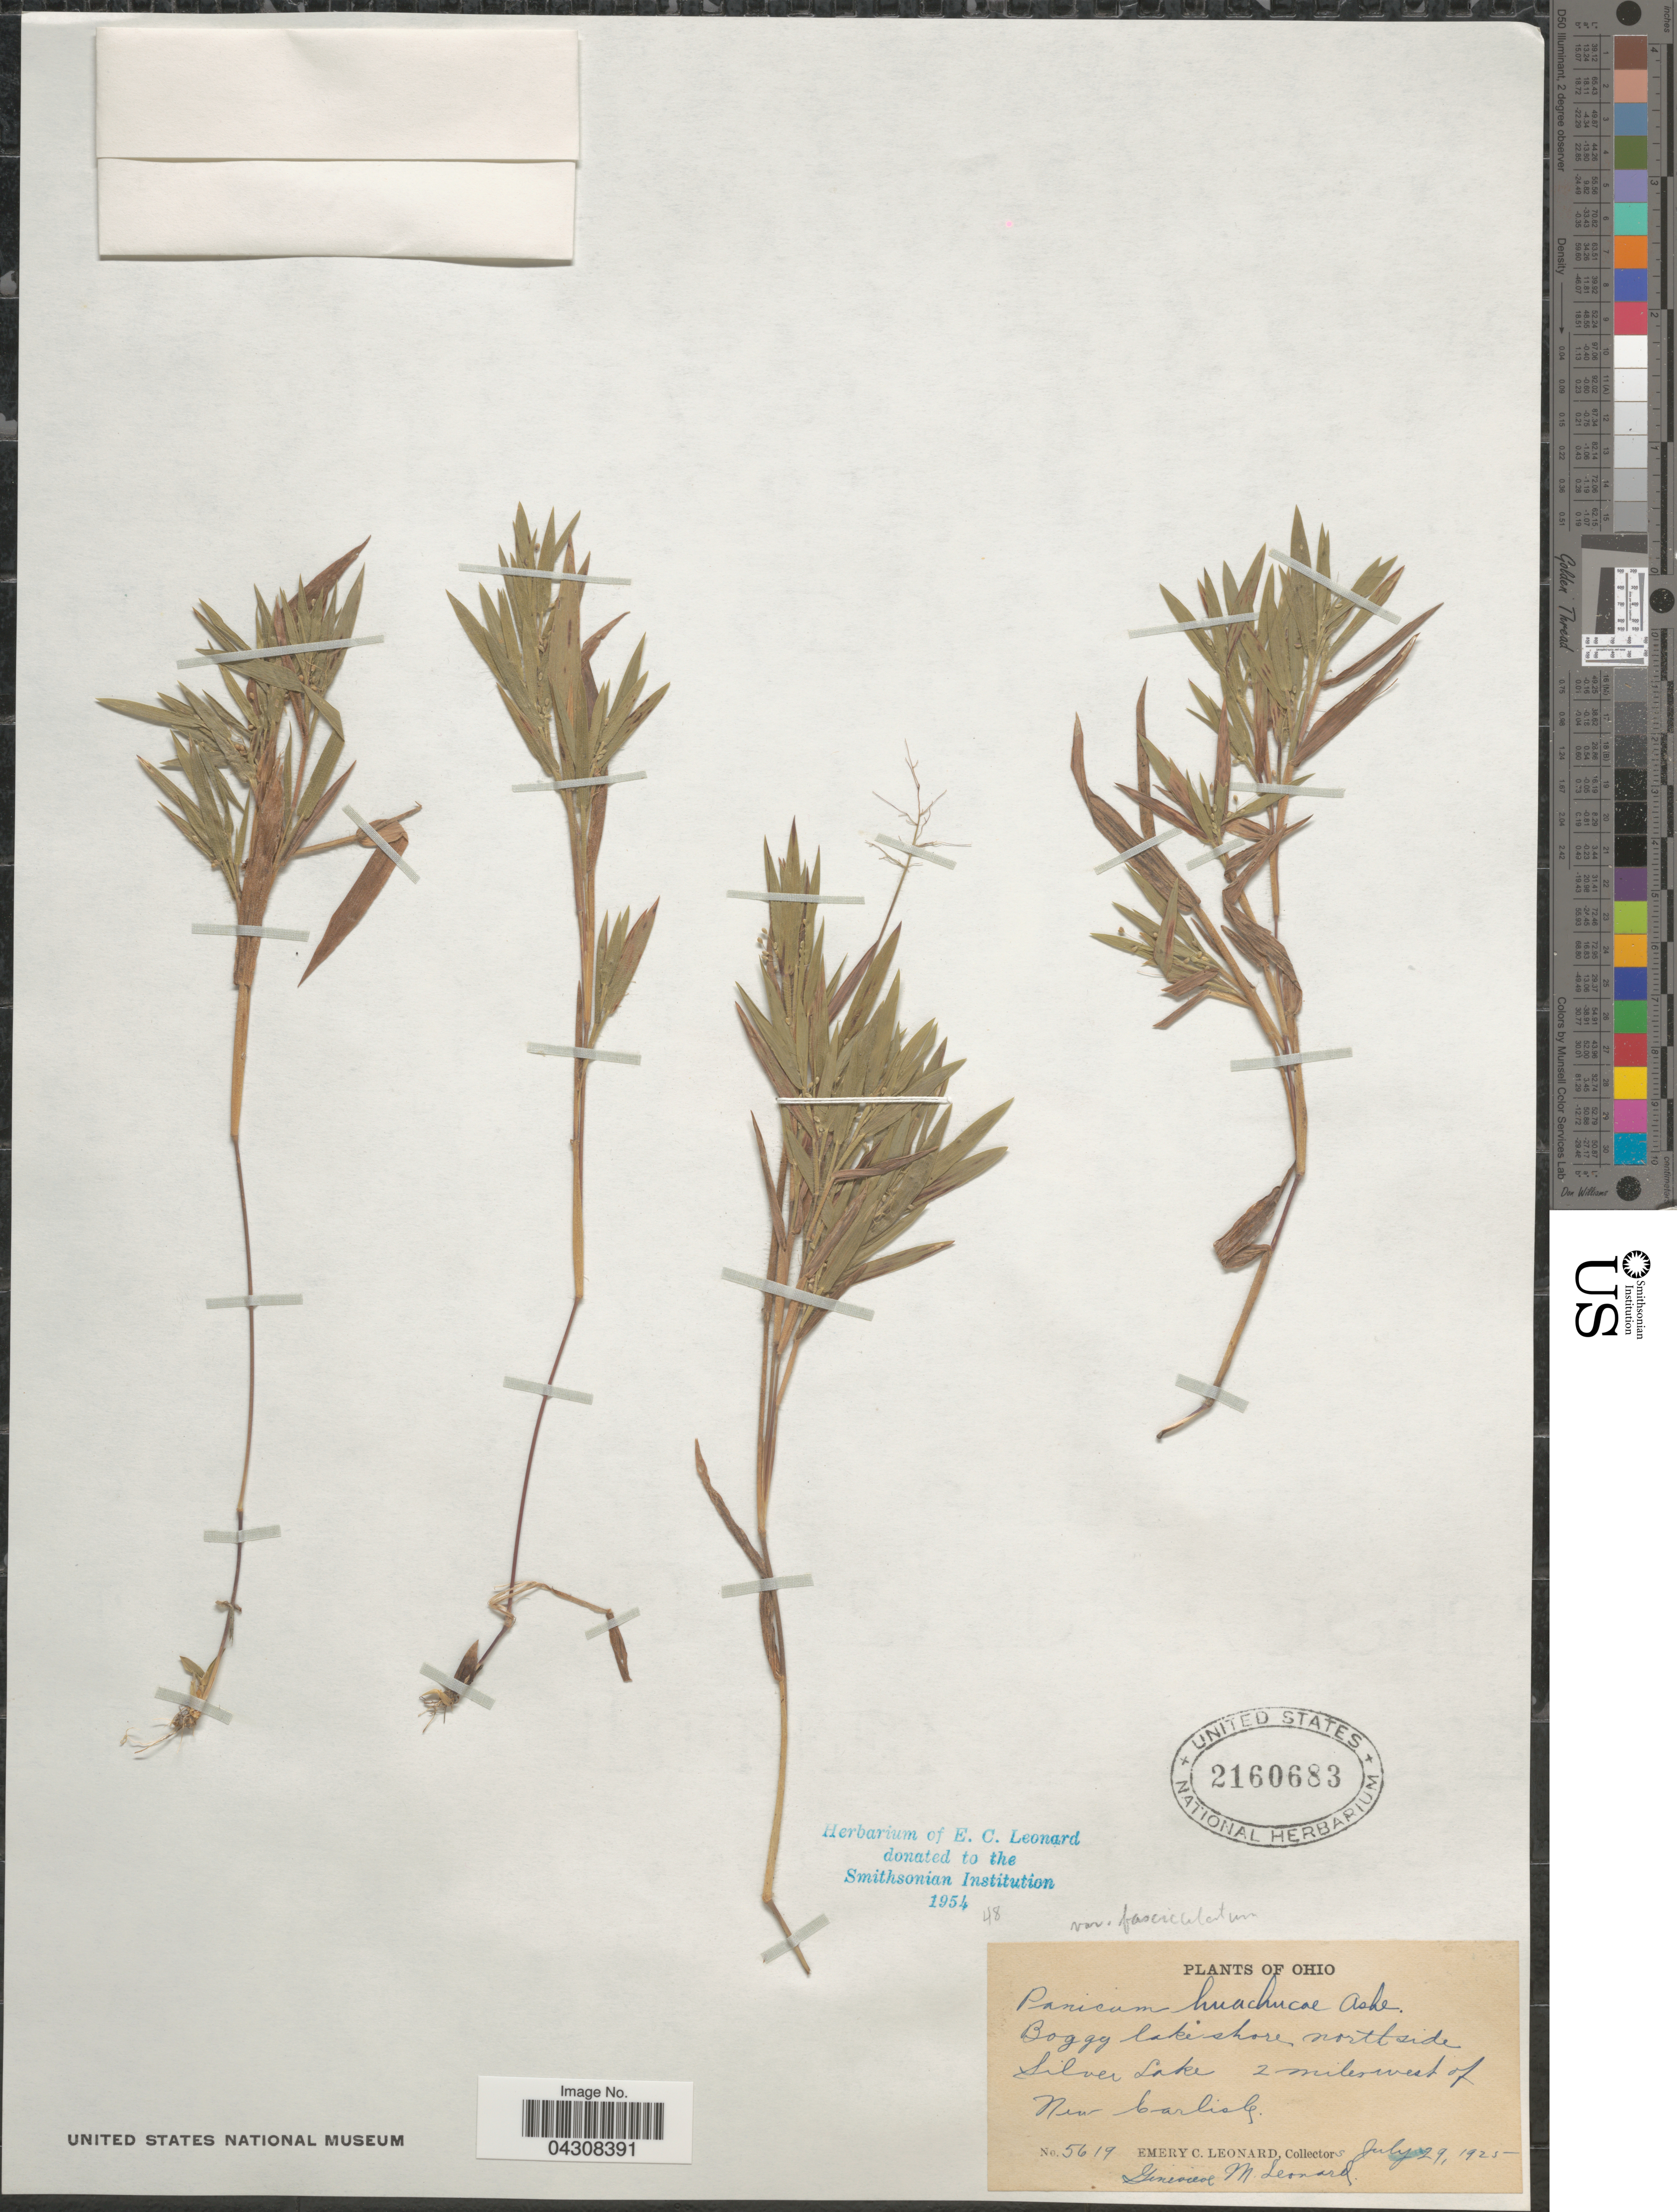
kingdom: Plantae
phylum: Tracheophyta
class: Liliopsida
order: Poales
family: Poaceae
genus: Dichanthelium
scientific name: Dichanthelium acuminatum var. acuminatum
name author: (Sw.) Gould & C.A. Clark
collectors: E. C. Leonard & G. M. Leonard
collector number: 5619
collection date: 1925-07-29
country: United States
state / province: Ohio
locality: Boggy lakeshore, northside Silver Lake 2 miles west of New Carlisle.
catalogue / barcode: US 2160683